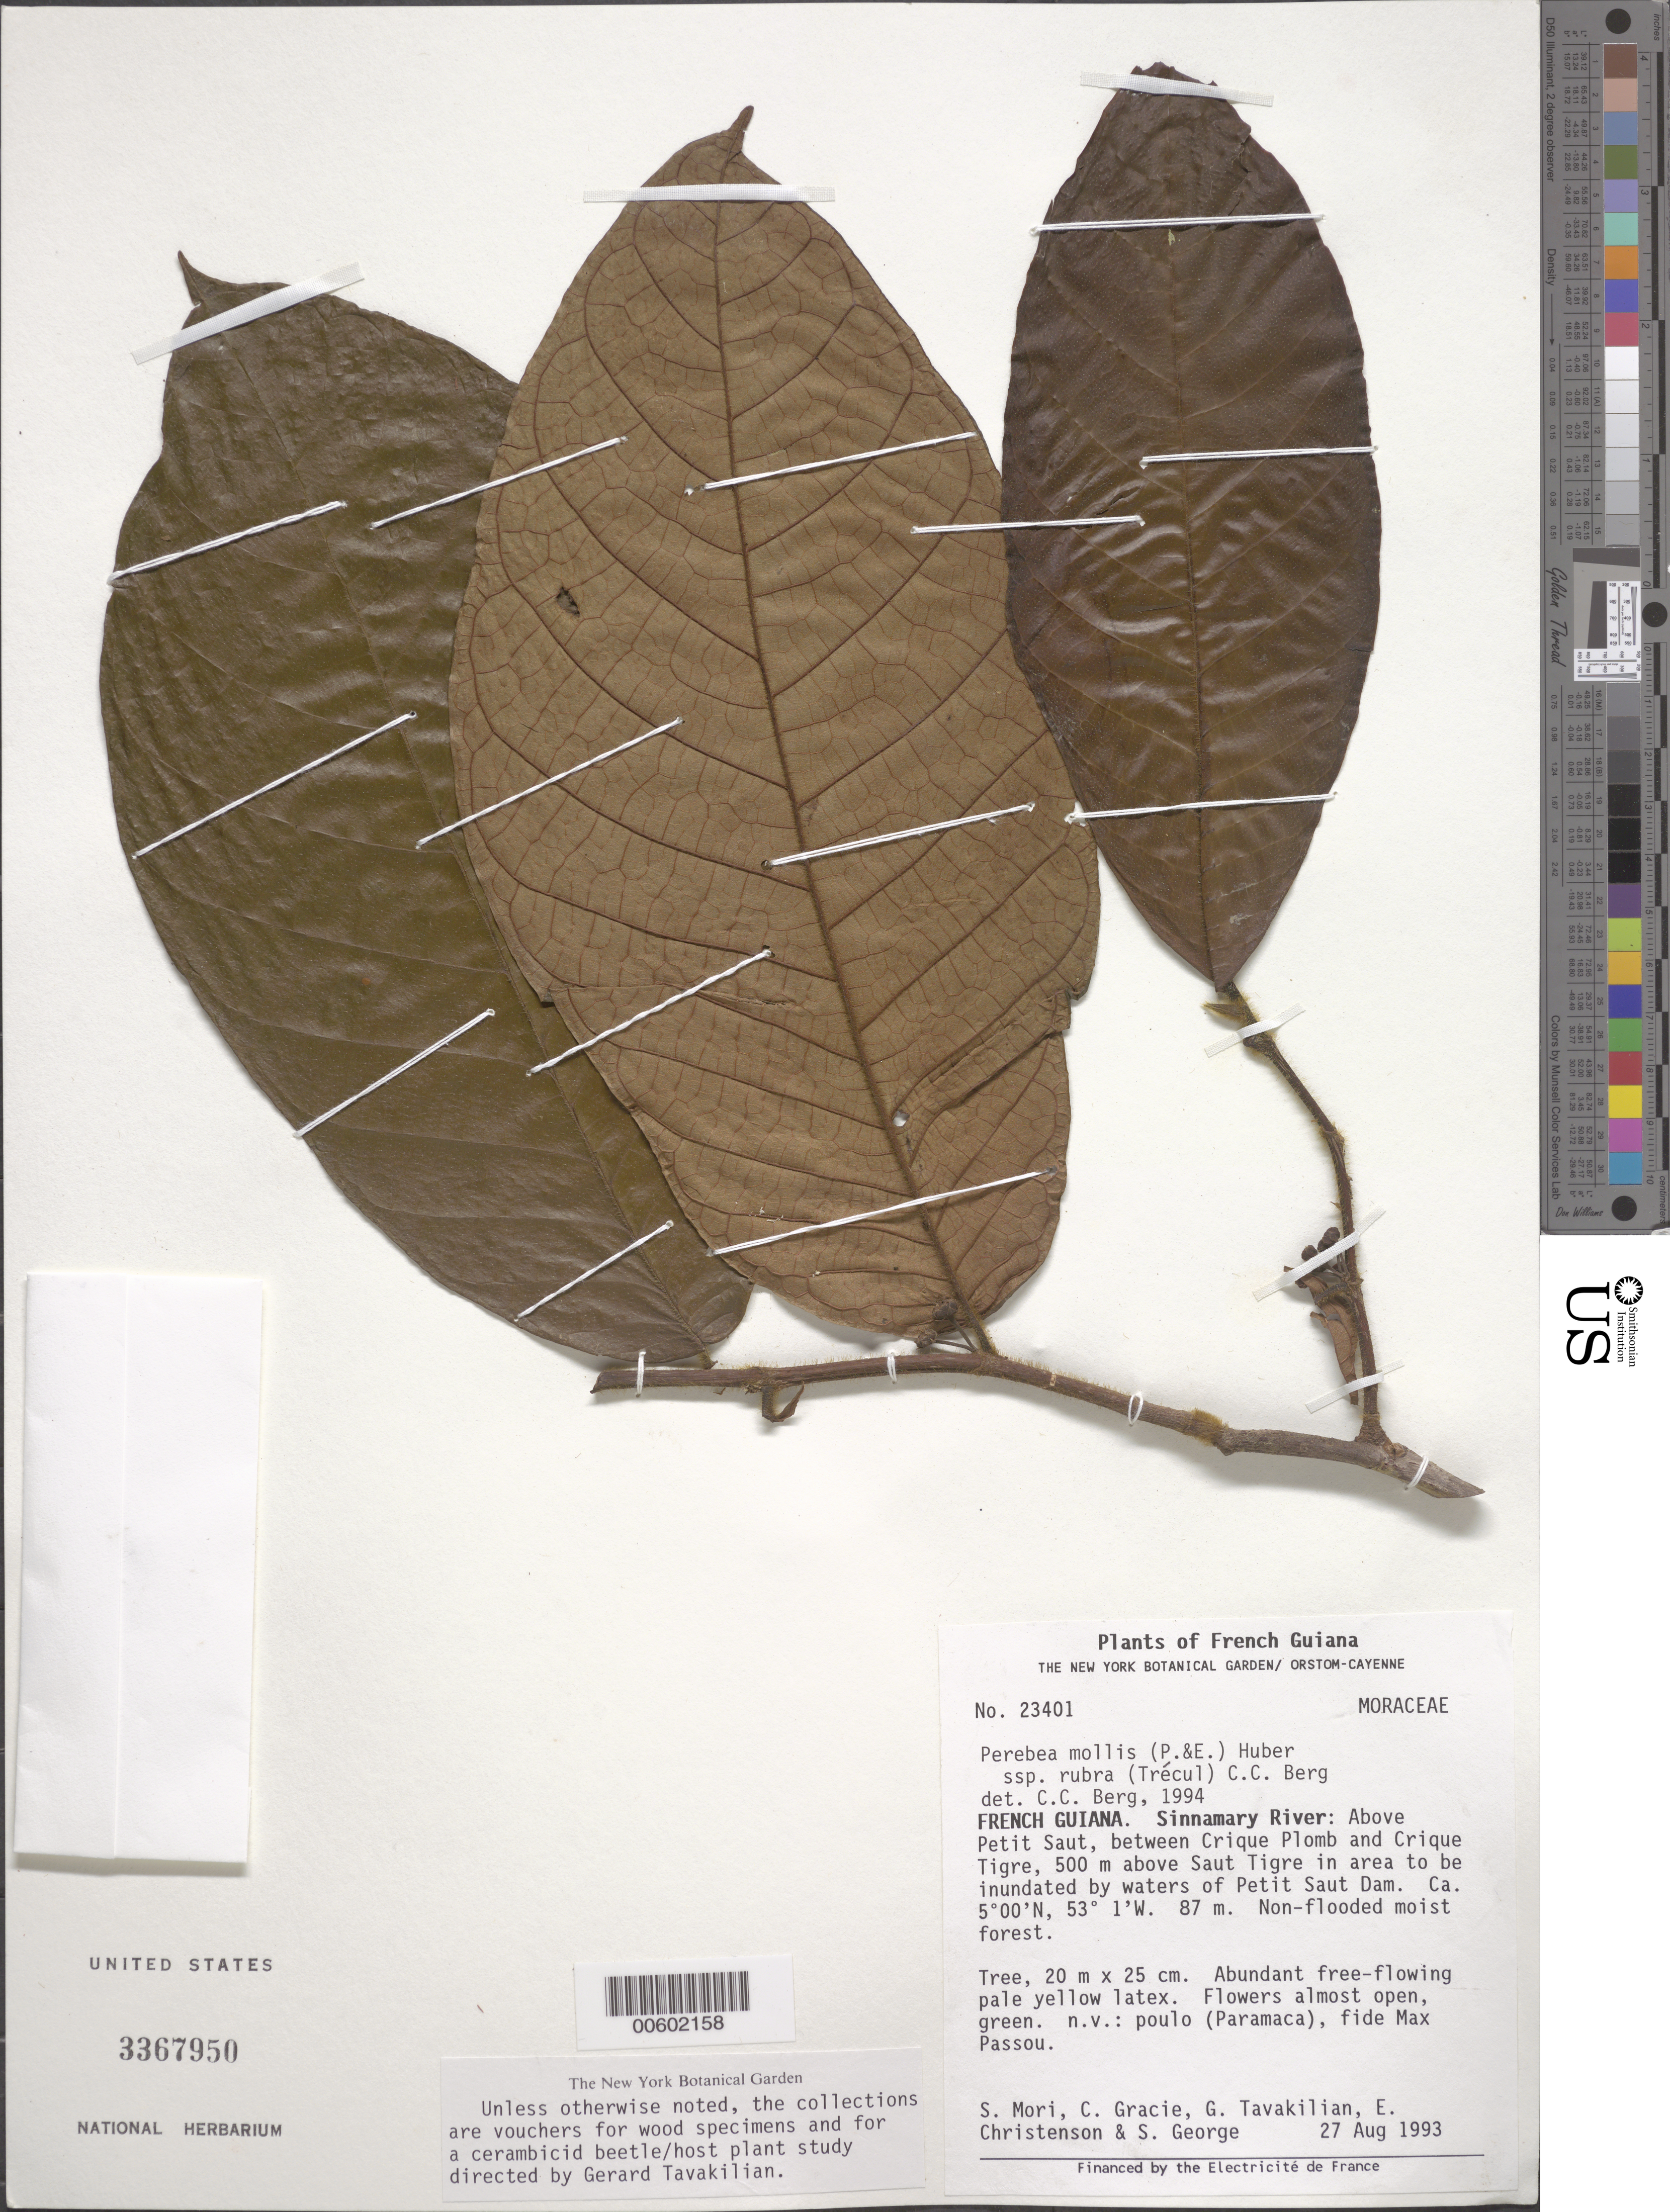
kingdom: Plantae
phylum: Tracheophyta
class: Magnoliopsida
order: Rosales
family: Moraceae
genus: Perebea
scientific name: Perebea mollis subsp. rubra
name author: (Trécul) C.C. Berg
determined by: Berg, C. C.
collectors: S. Mori et al.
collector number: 23401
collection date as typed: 27-Aug-93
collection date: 1993-08-27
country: French Guiana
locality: Sinnamary River, above Petit Saut, between Crique Plomb and Crique Tigre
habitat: Non-flooded moist forest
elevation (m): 87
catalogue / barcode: US 3367950